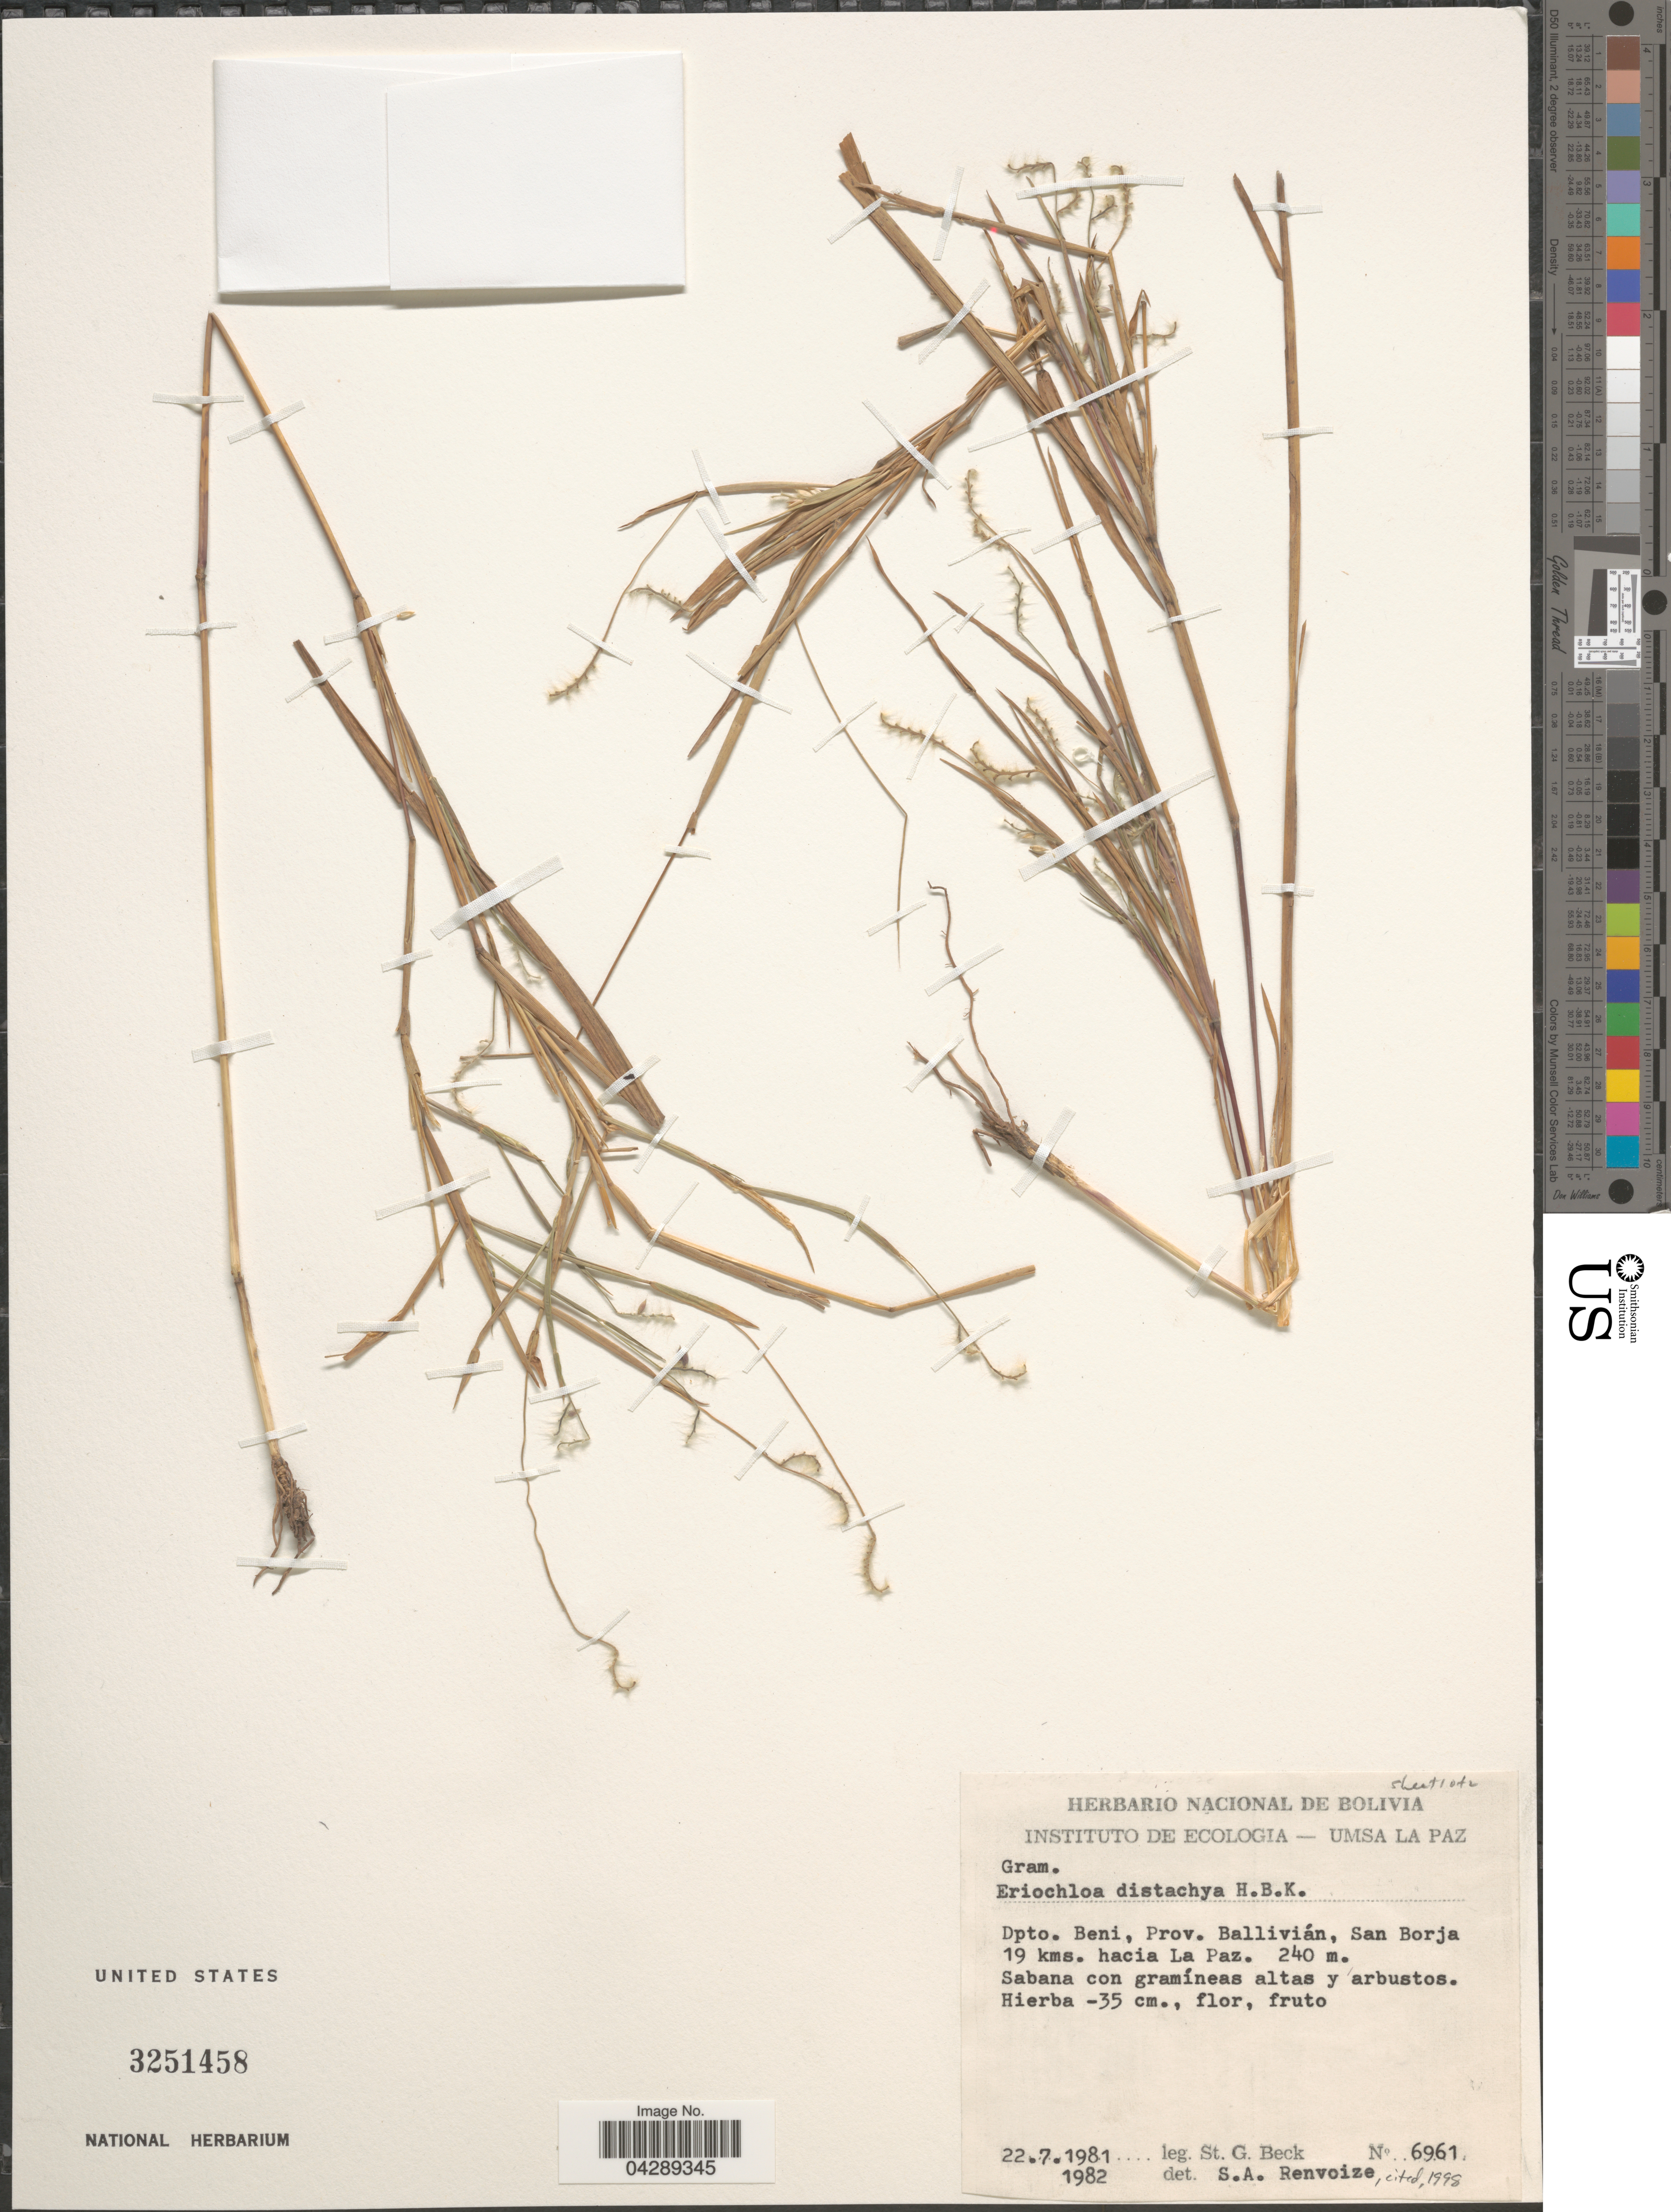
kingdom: Plantae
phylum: Tracheophyta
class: Liliopsida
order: Poales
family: Poaceae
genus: Eriochloa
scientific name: Eriochloa distachya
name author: Kunth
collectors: S. G. Beck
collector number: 6961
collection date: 1981-07-22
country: Bolivia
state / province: Beni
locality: Dpto. Beni, Prov. Ballivián, San Borja 19 kms. hacia La Paz.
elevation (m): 240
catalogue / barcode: US 3251458